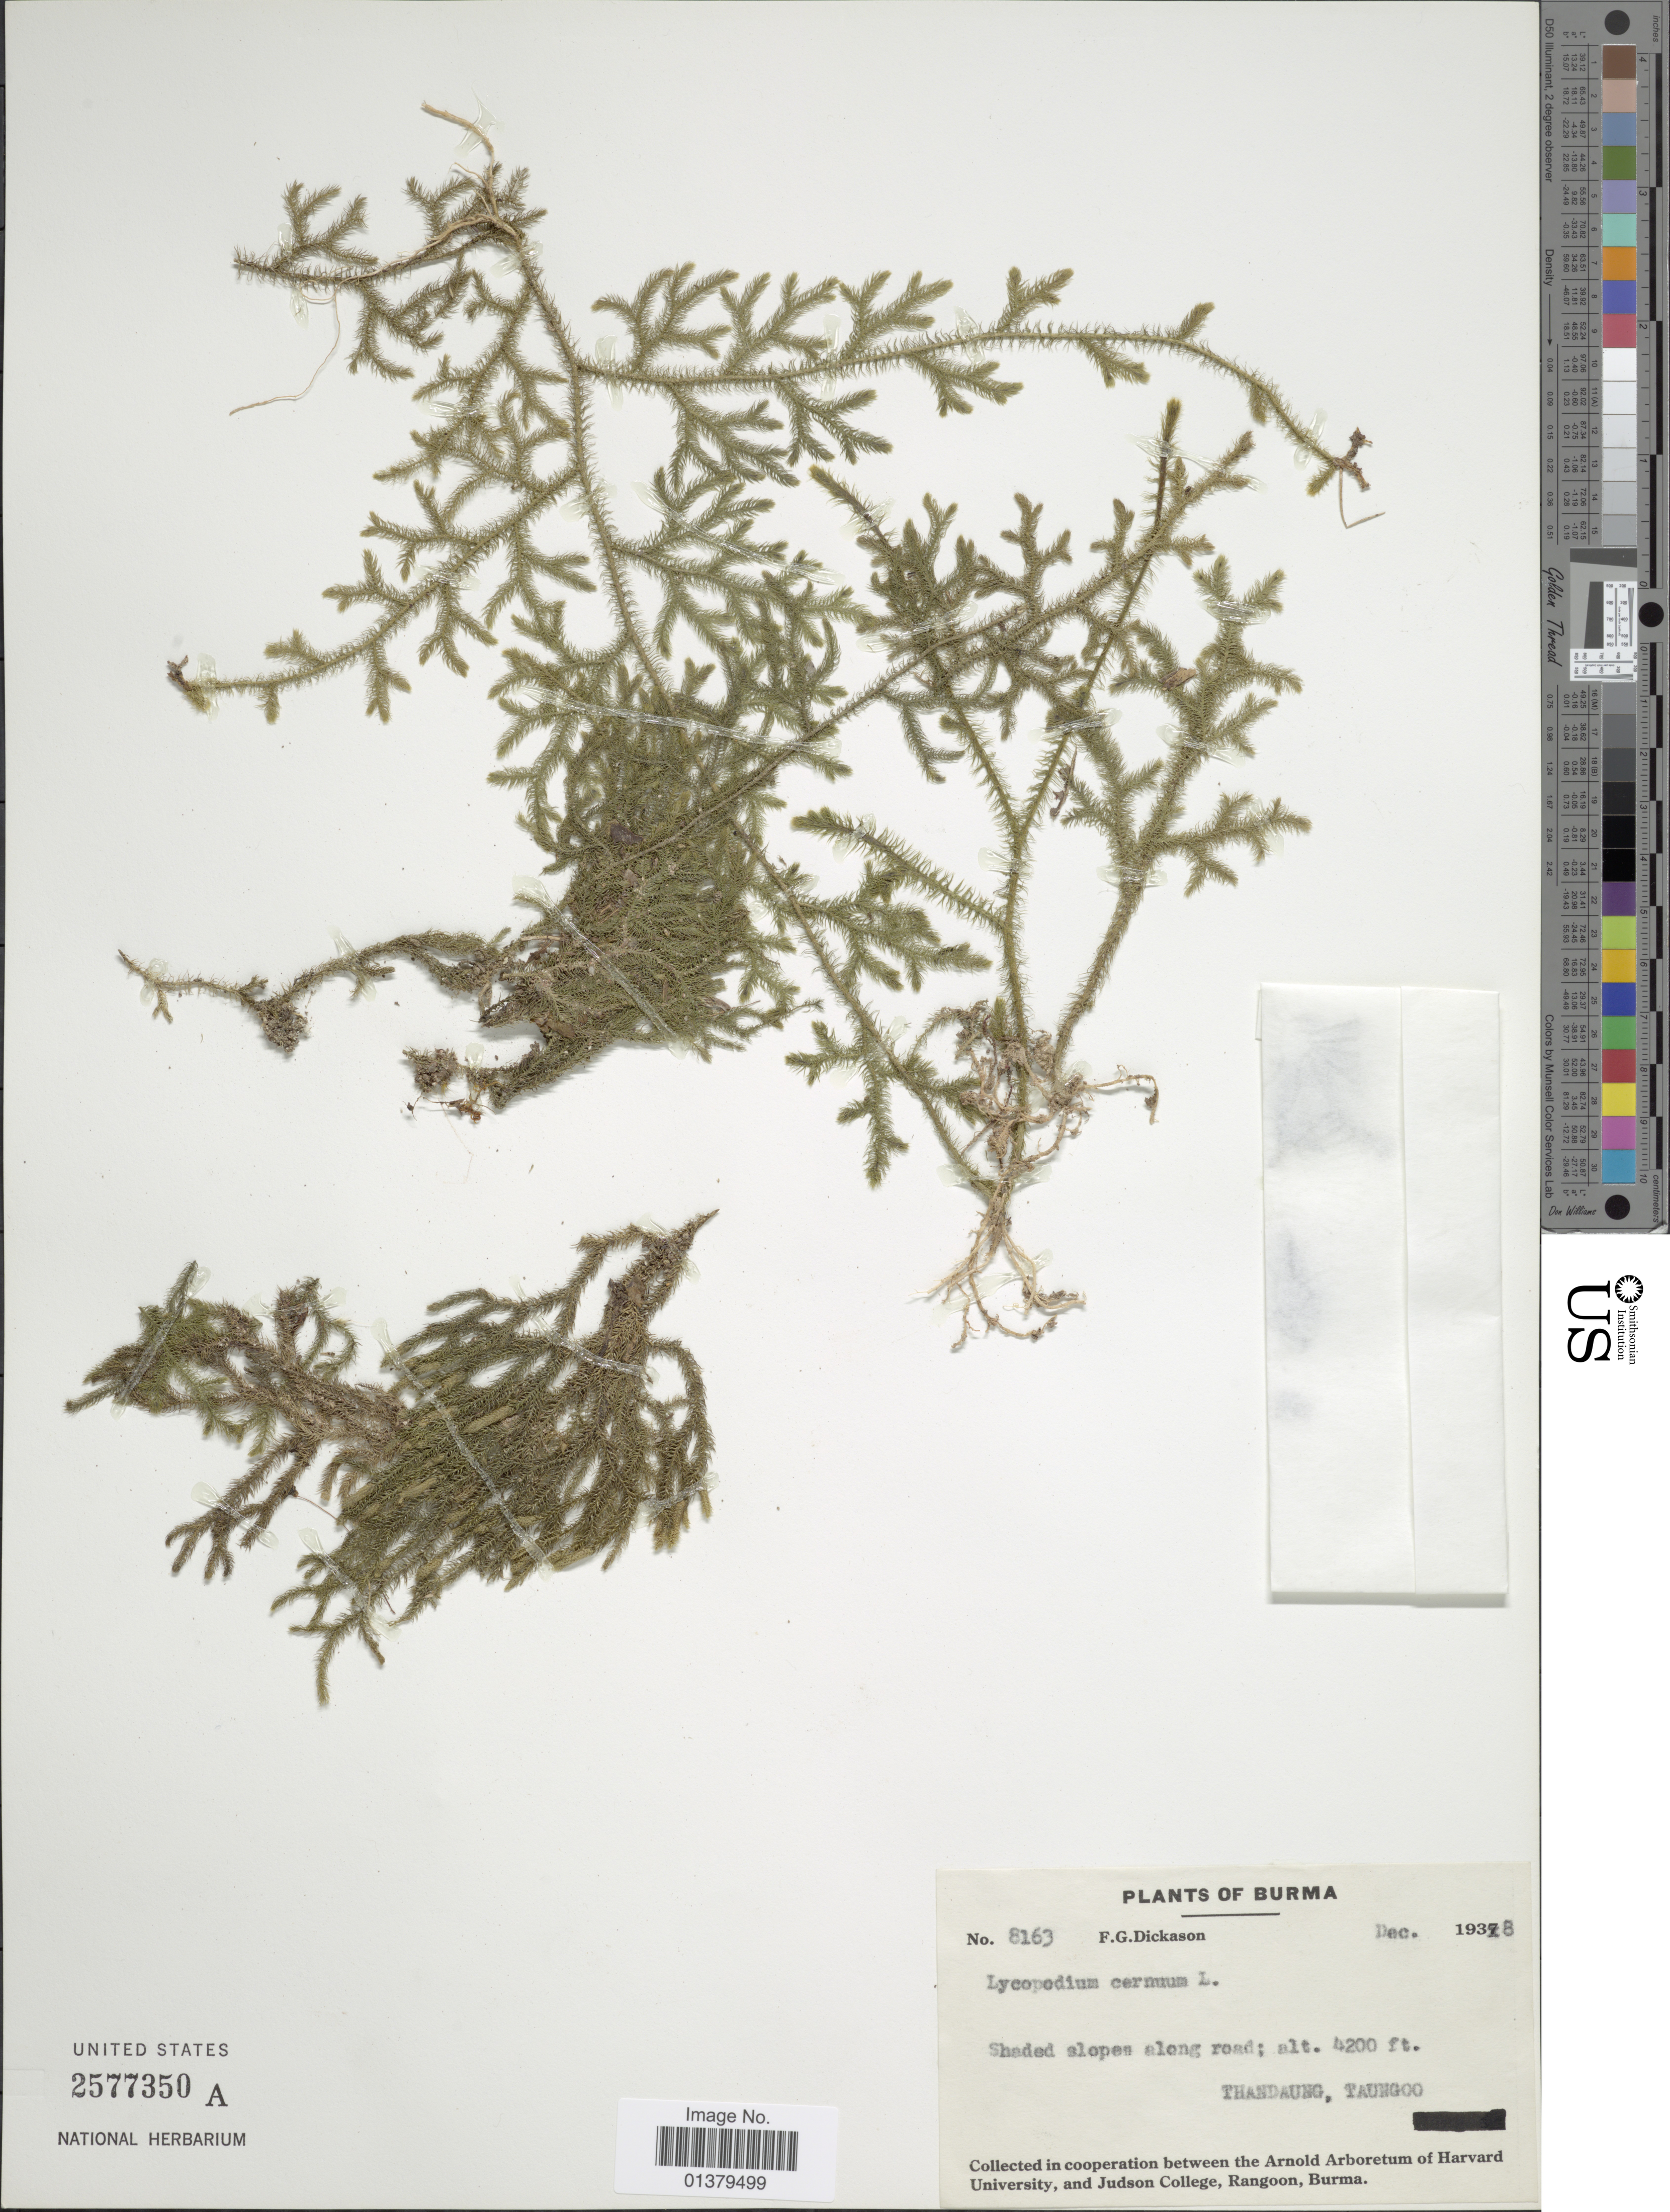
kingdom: Plantae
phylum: Tracheophyta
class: Lycopodiopsida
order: Lycopodiales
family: Lycopodiaceae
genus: Palhinhaea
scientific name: Palhinhaea cernua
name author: (L.) Vasc. & Franco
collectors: F. Dickason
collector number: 8163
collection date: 1938-12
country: Myanmar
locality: Thandaung, Taungoo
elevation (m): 1280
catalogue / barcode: US 2577350A